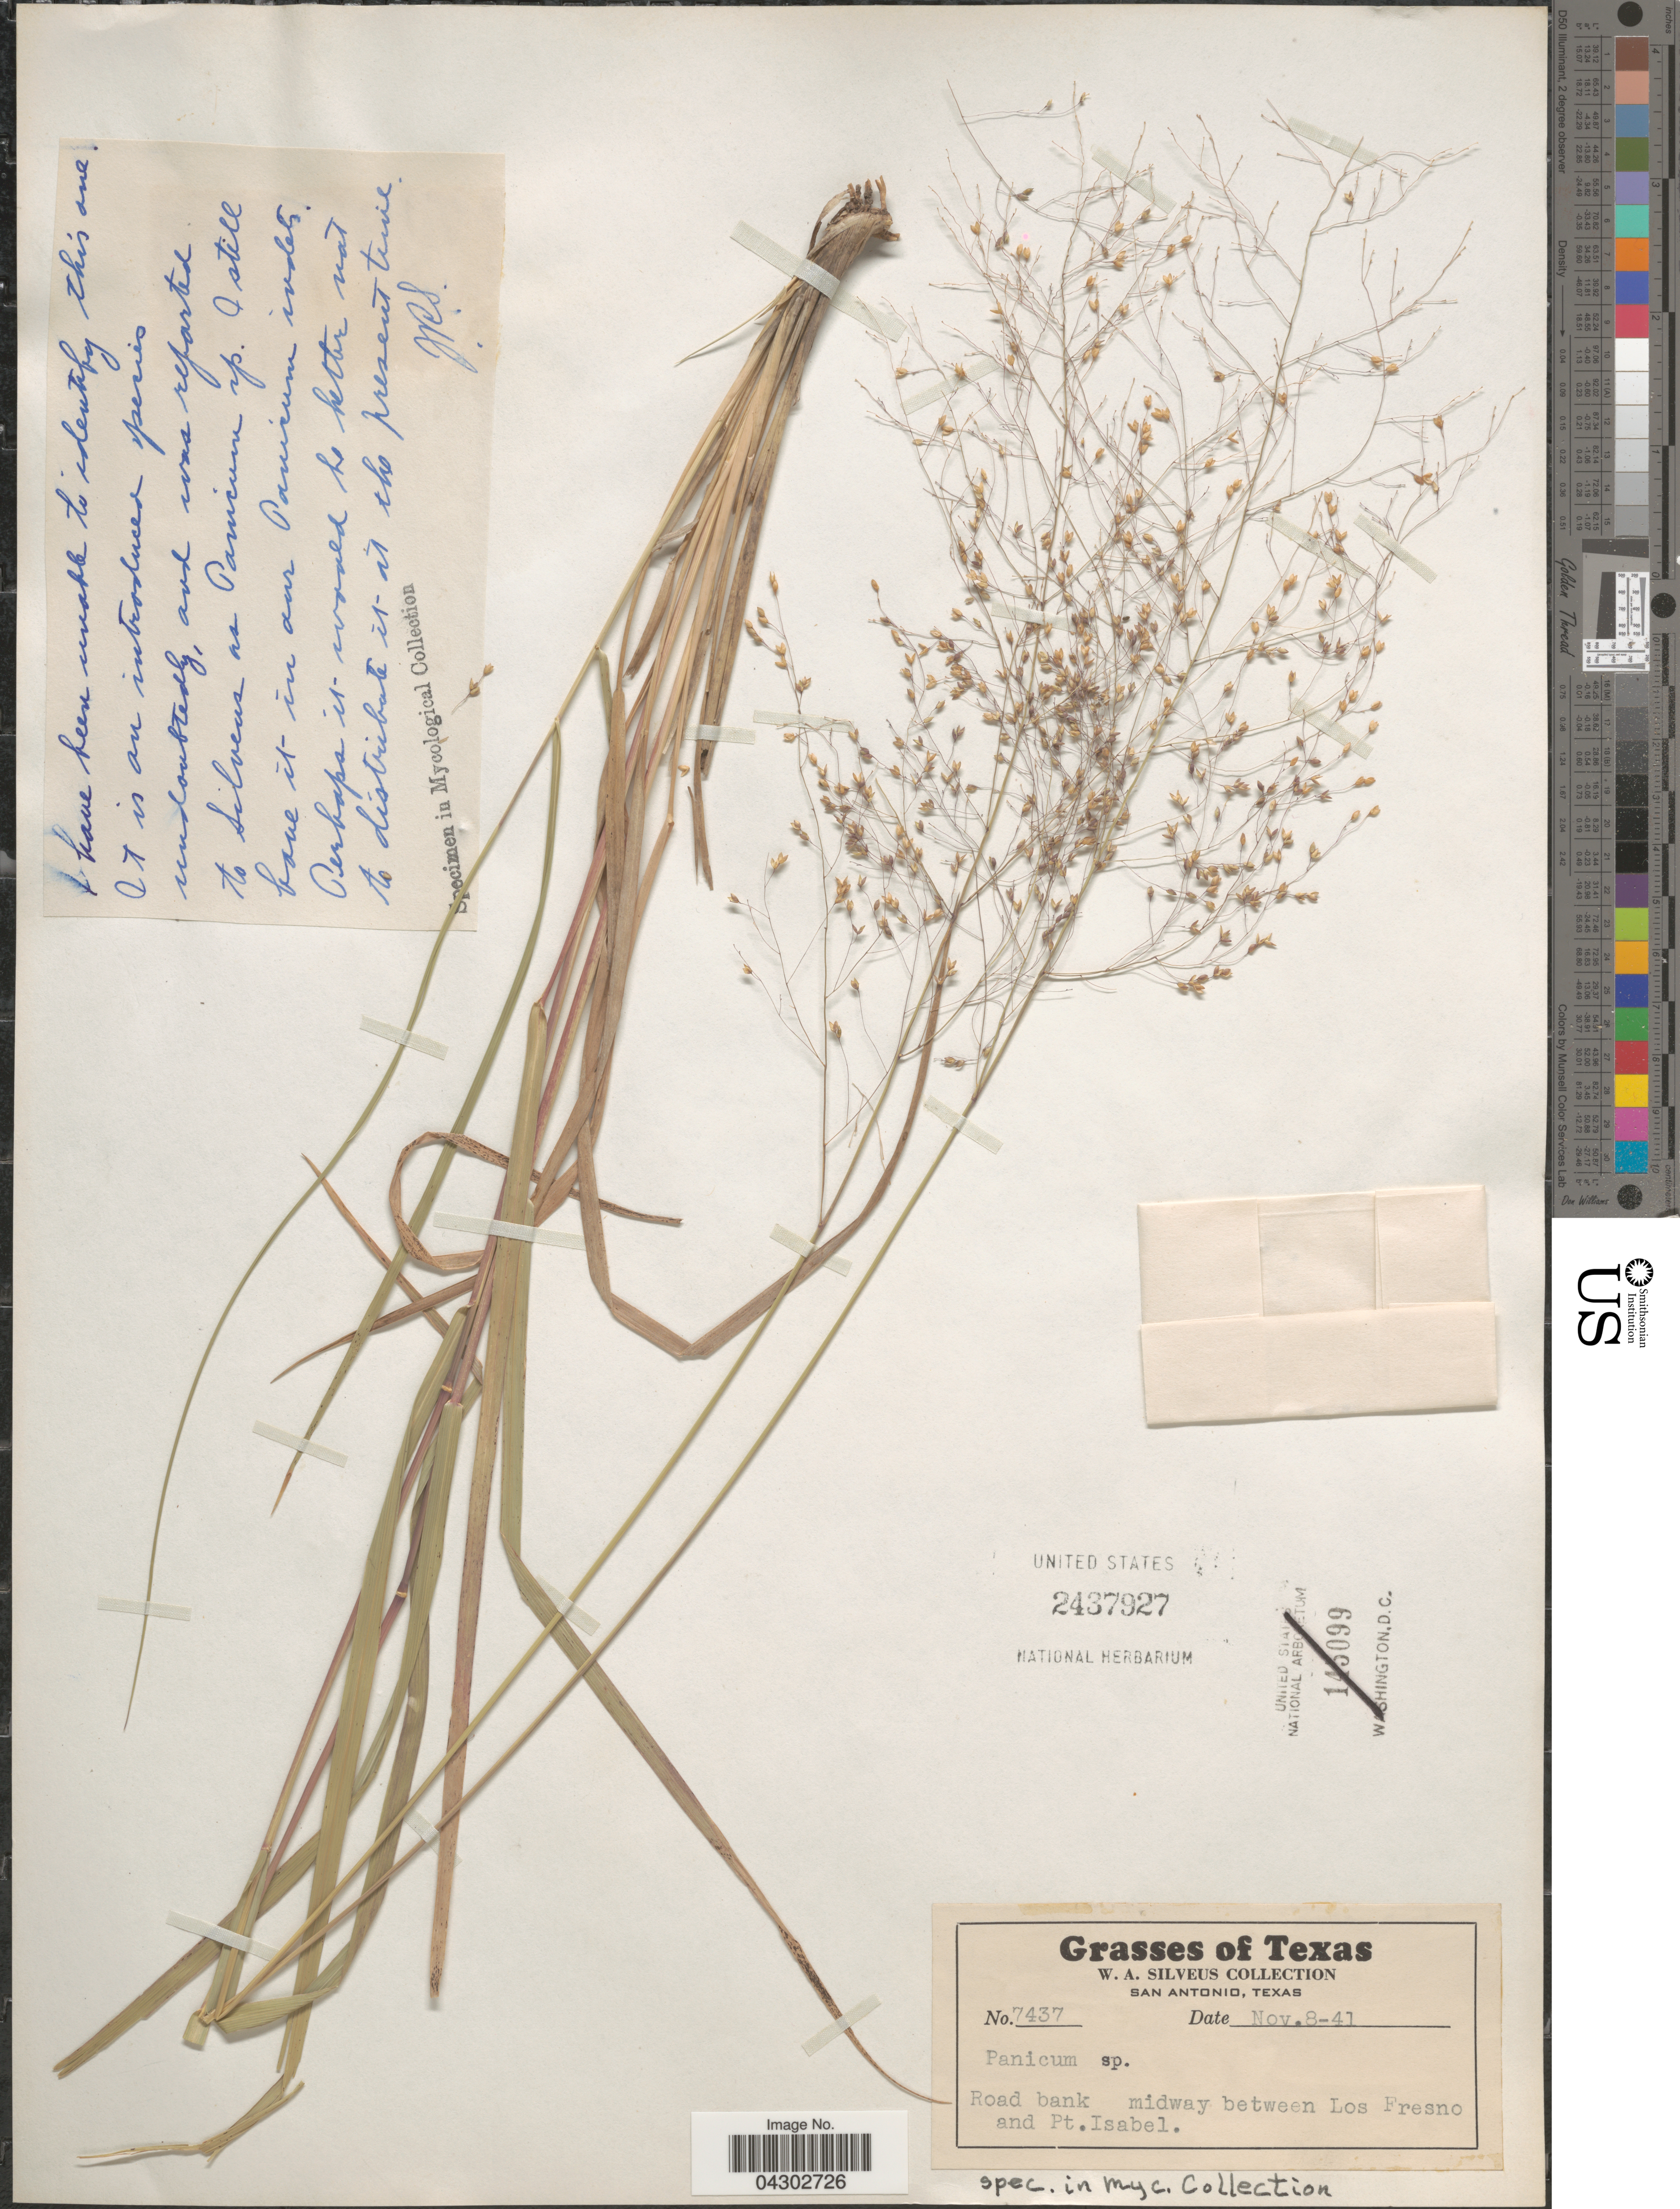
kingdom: Plantae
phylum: Tracheophyta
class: Liliopsida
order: Poales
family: Poaceae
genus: Panicum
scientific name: Panicum sp.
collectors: W. Silveus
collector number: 7437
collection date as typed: Transcribed d/m/y: 8/11/41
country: United States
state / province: Texas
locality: Road bank midway between Los Fresno and Pt. Isabel.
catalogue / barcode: US 2437927